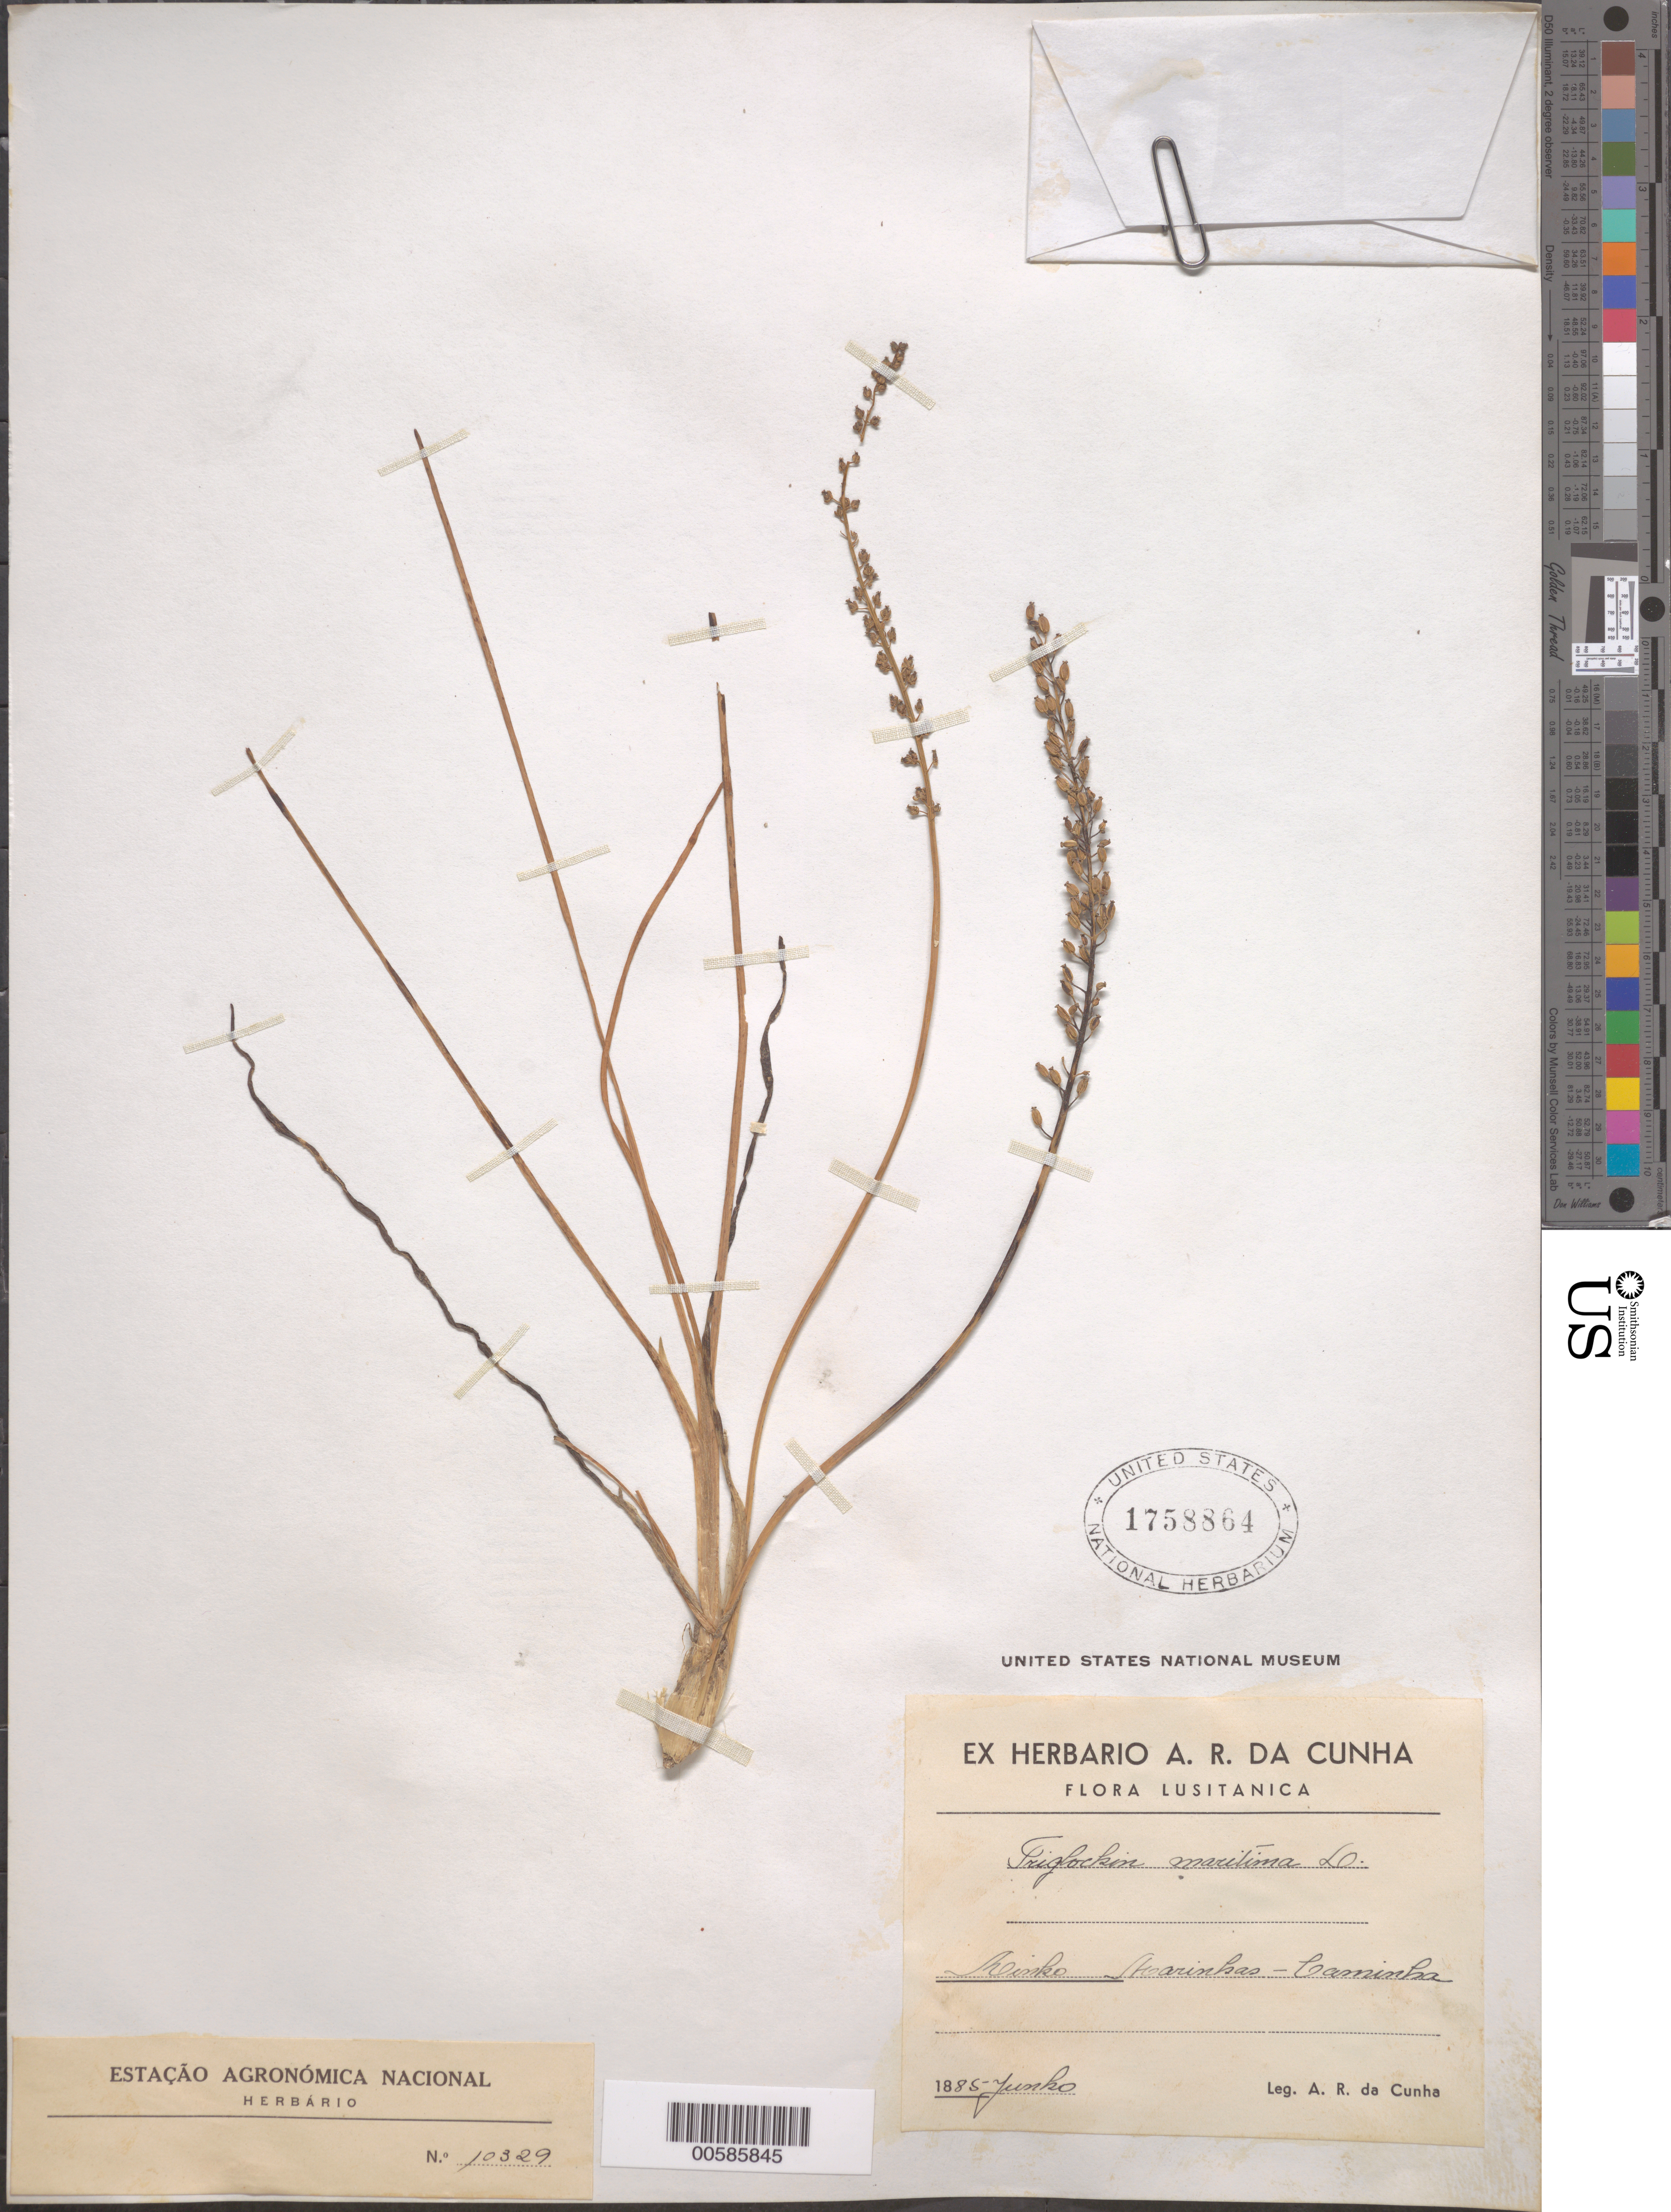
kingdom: Plantae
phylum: Tracheophyta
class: Liliopsida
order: Alismatales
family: Juncaginaceae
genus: Triglochin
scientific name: Triglochin maritima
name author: L.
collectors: A. da Cunha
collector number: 10329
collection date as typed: Jun 1885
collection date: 1885-06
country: Portugal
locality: Lusitania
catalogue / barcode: US 1758864